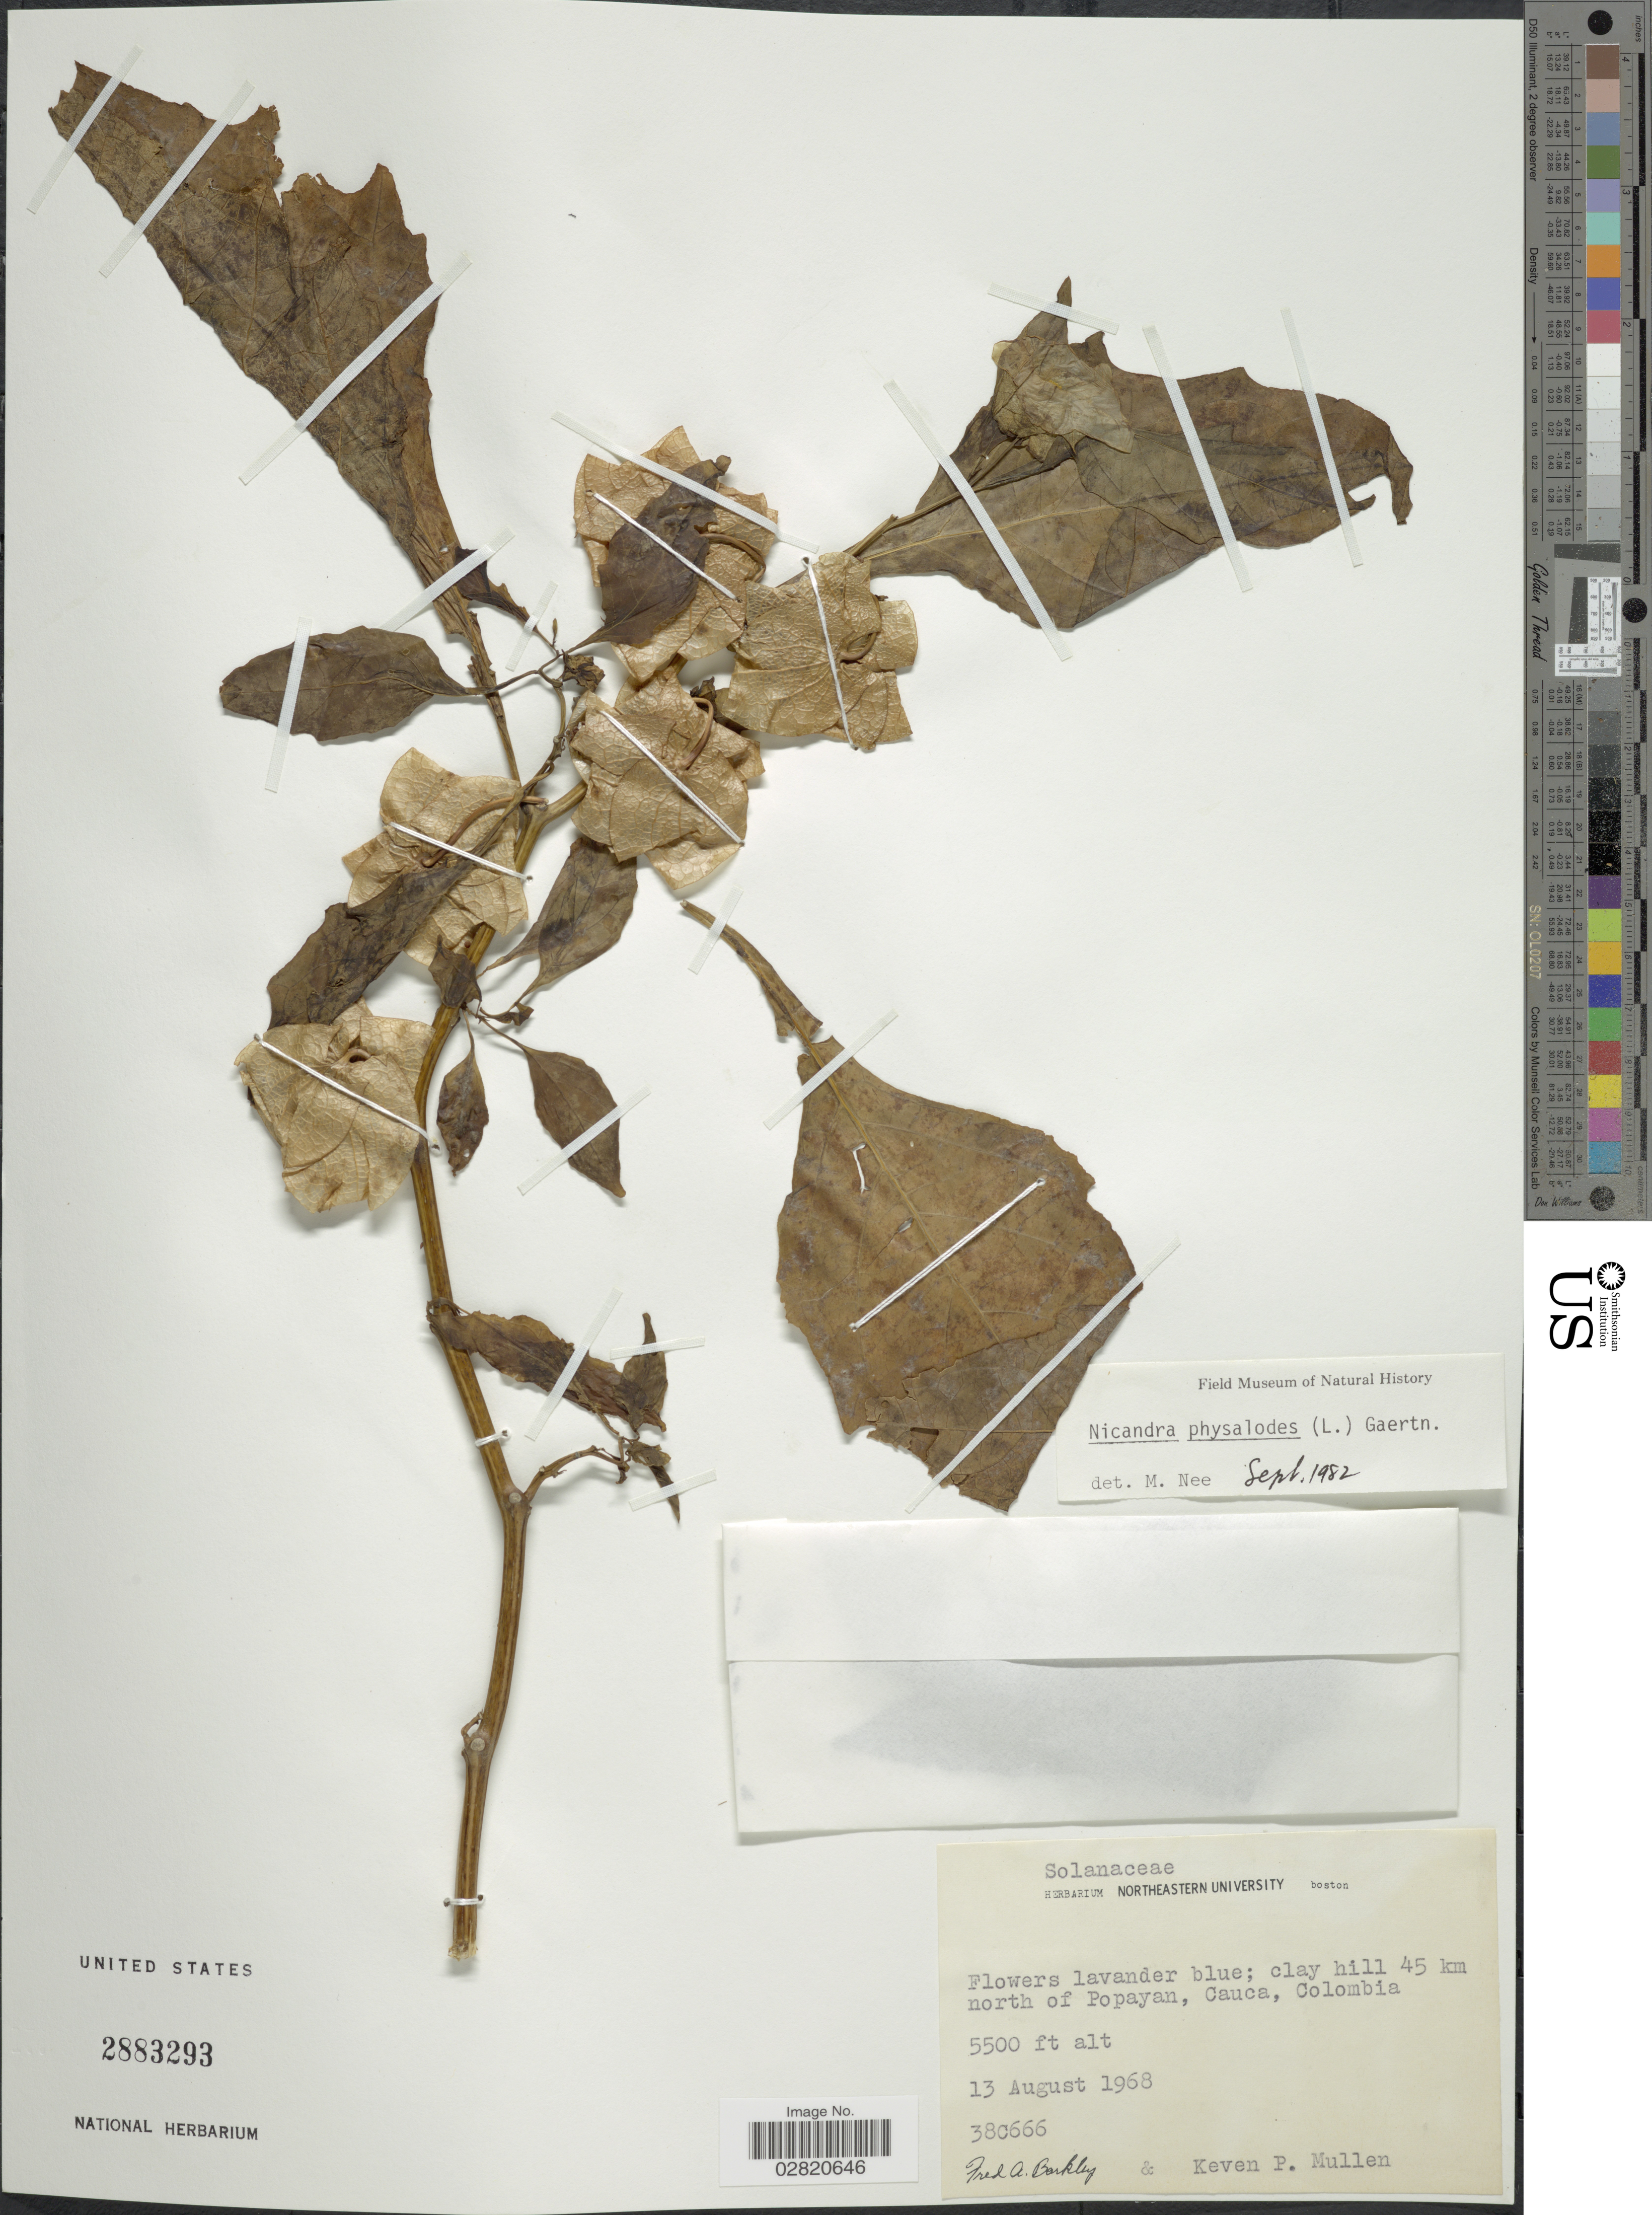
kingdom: Plantae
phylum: Tracheophyta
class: Magnoliopsida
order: Solanales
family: Solanaceae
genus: Nicandra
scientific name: Nicandra physalodes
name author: (L.) Gaertn.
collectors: F. A. Barkley & K. Mullen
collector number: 38C666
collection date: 1968-08-13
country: Colombia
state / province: Cauca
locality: Clay hill 45 km north of Popayan.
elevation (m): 1676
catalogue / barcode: US 2883293